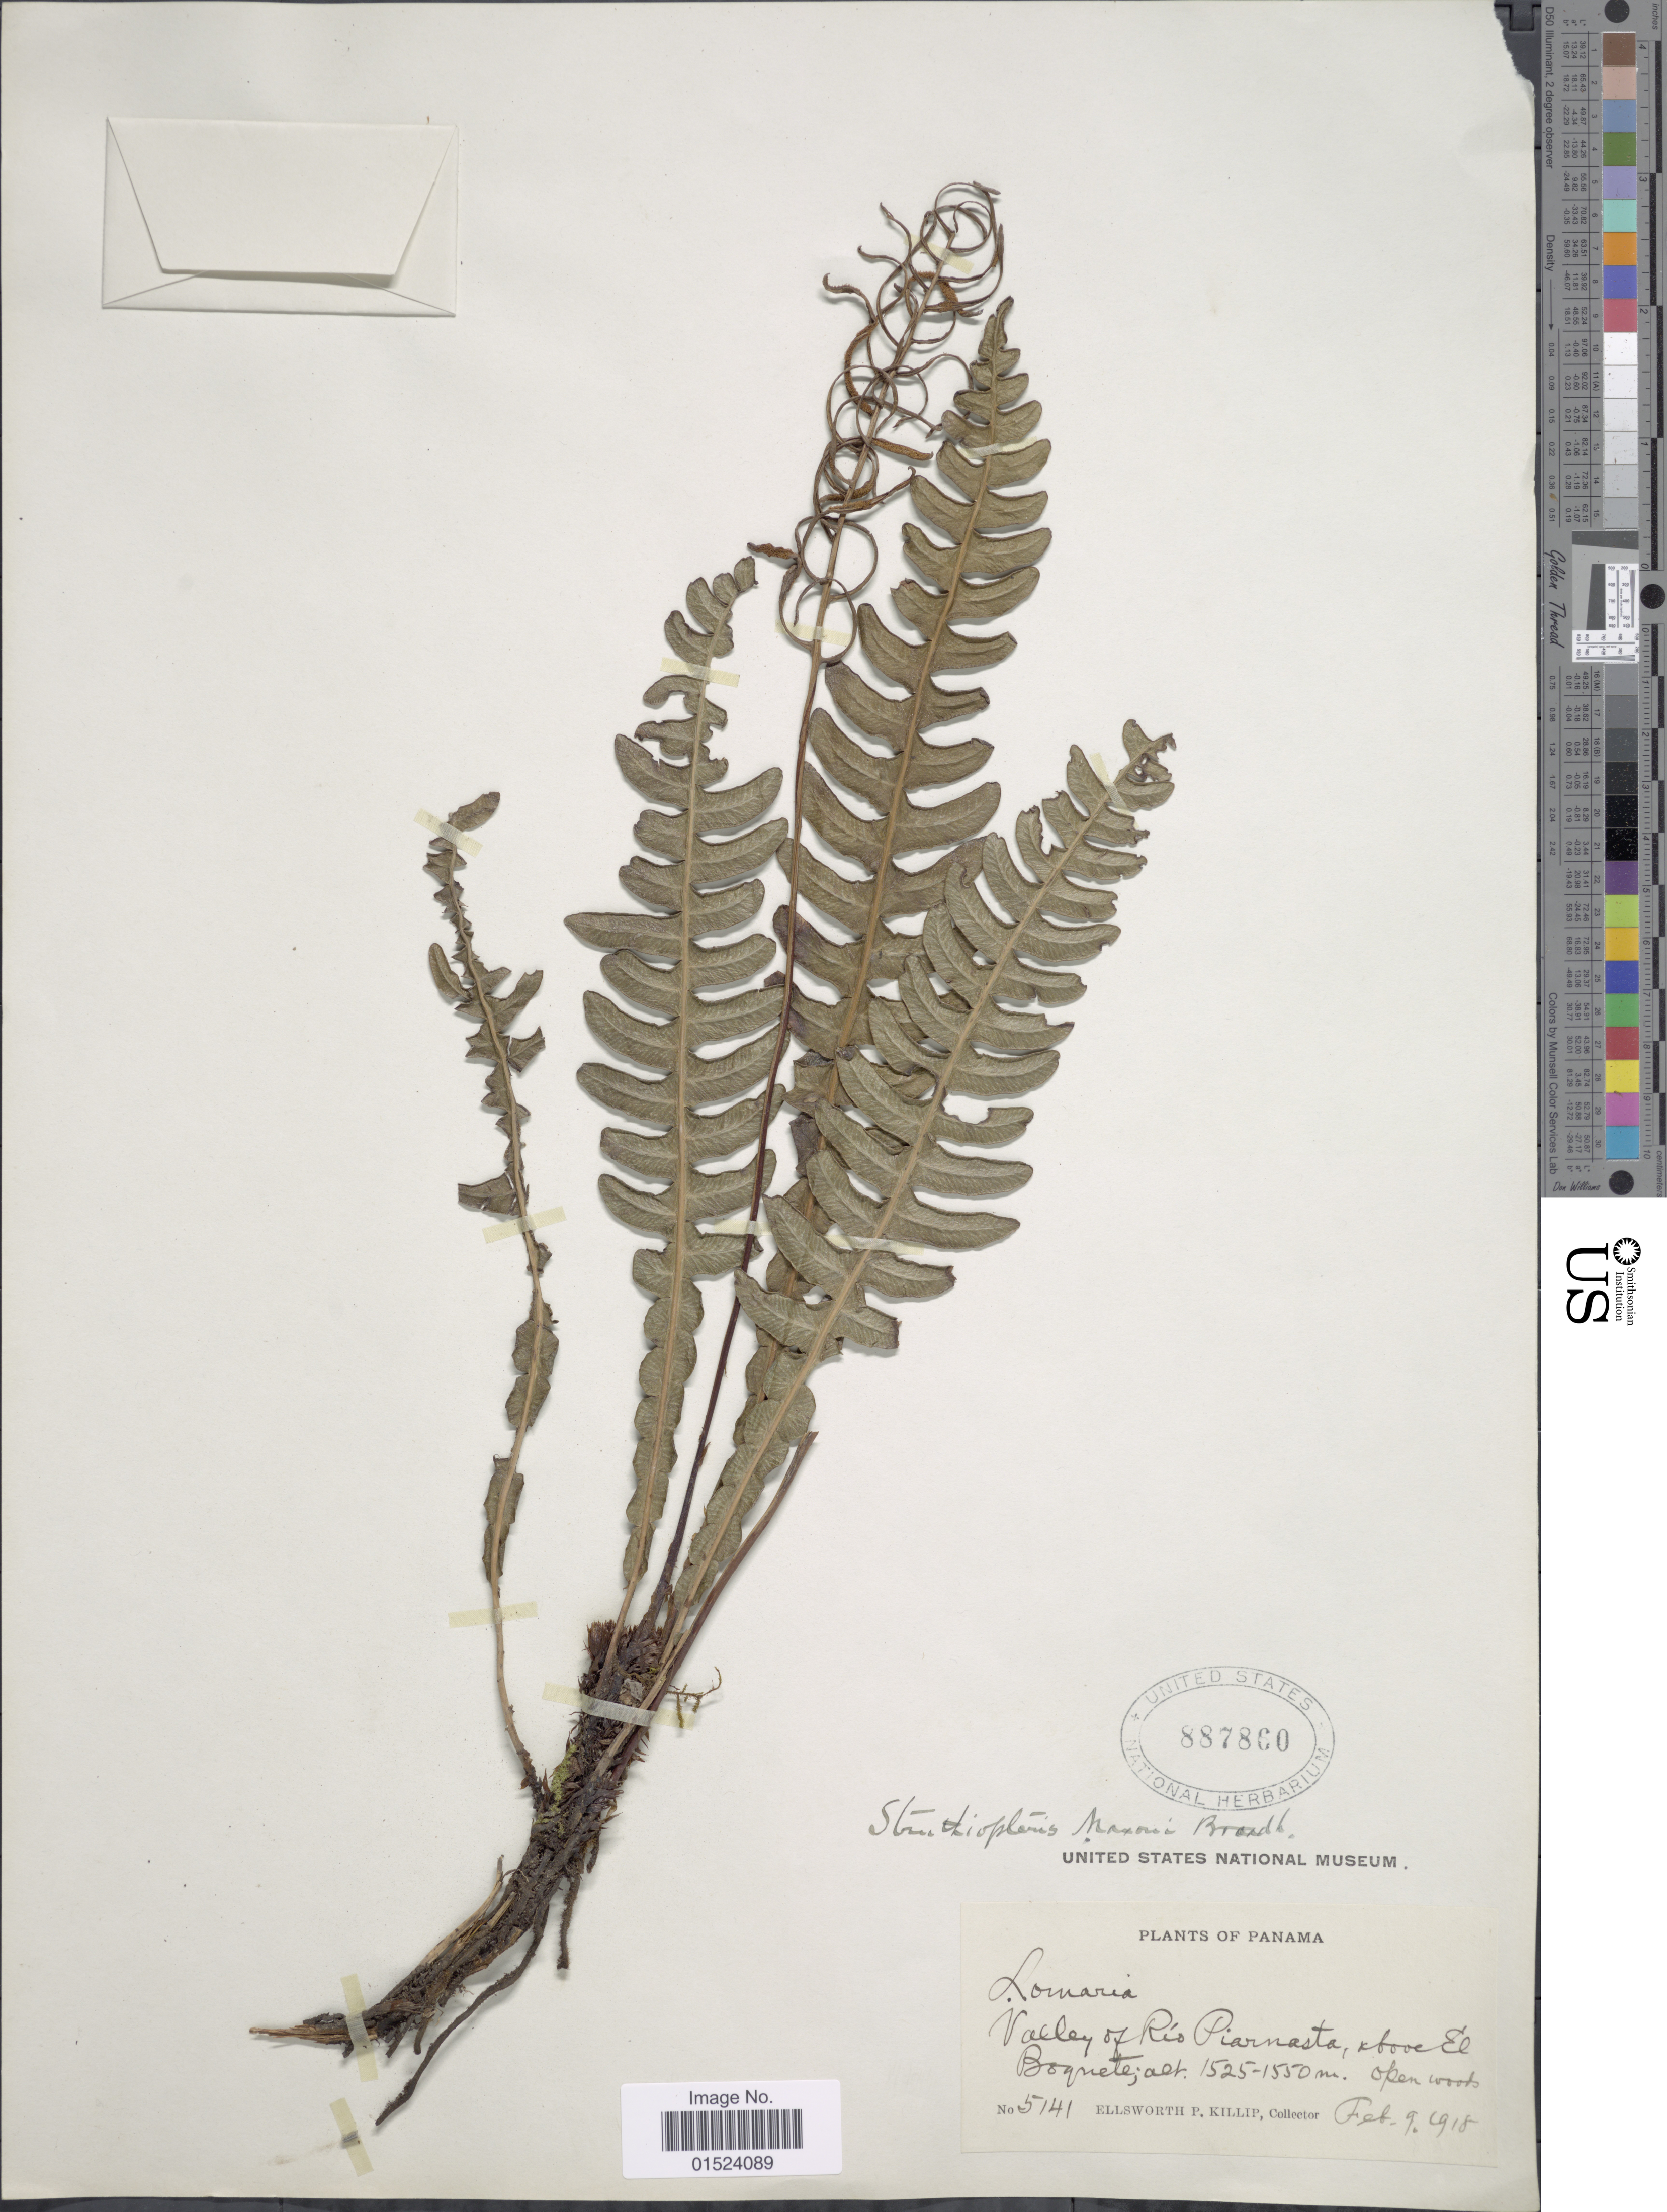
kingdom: Plantae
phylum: Tracheophyta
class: Polypodiopsida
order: Polypodiales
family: Blechnaceae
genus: Blechnum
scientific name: Blechnum l'herminieri subsp. lehmannii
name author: (Hieron.) Lellinger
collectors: E. P. Killip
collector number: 5141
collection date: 1918-02-09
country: Panama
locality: Valley of Río Piarnasta, above El Boquete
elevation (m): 1525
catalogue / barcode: US 887860